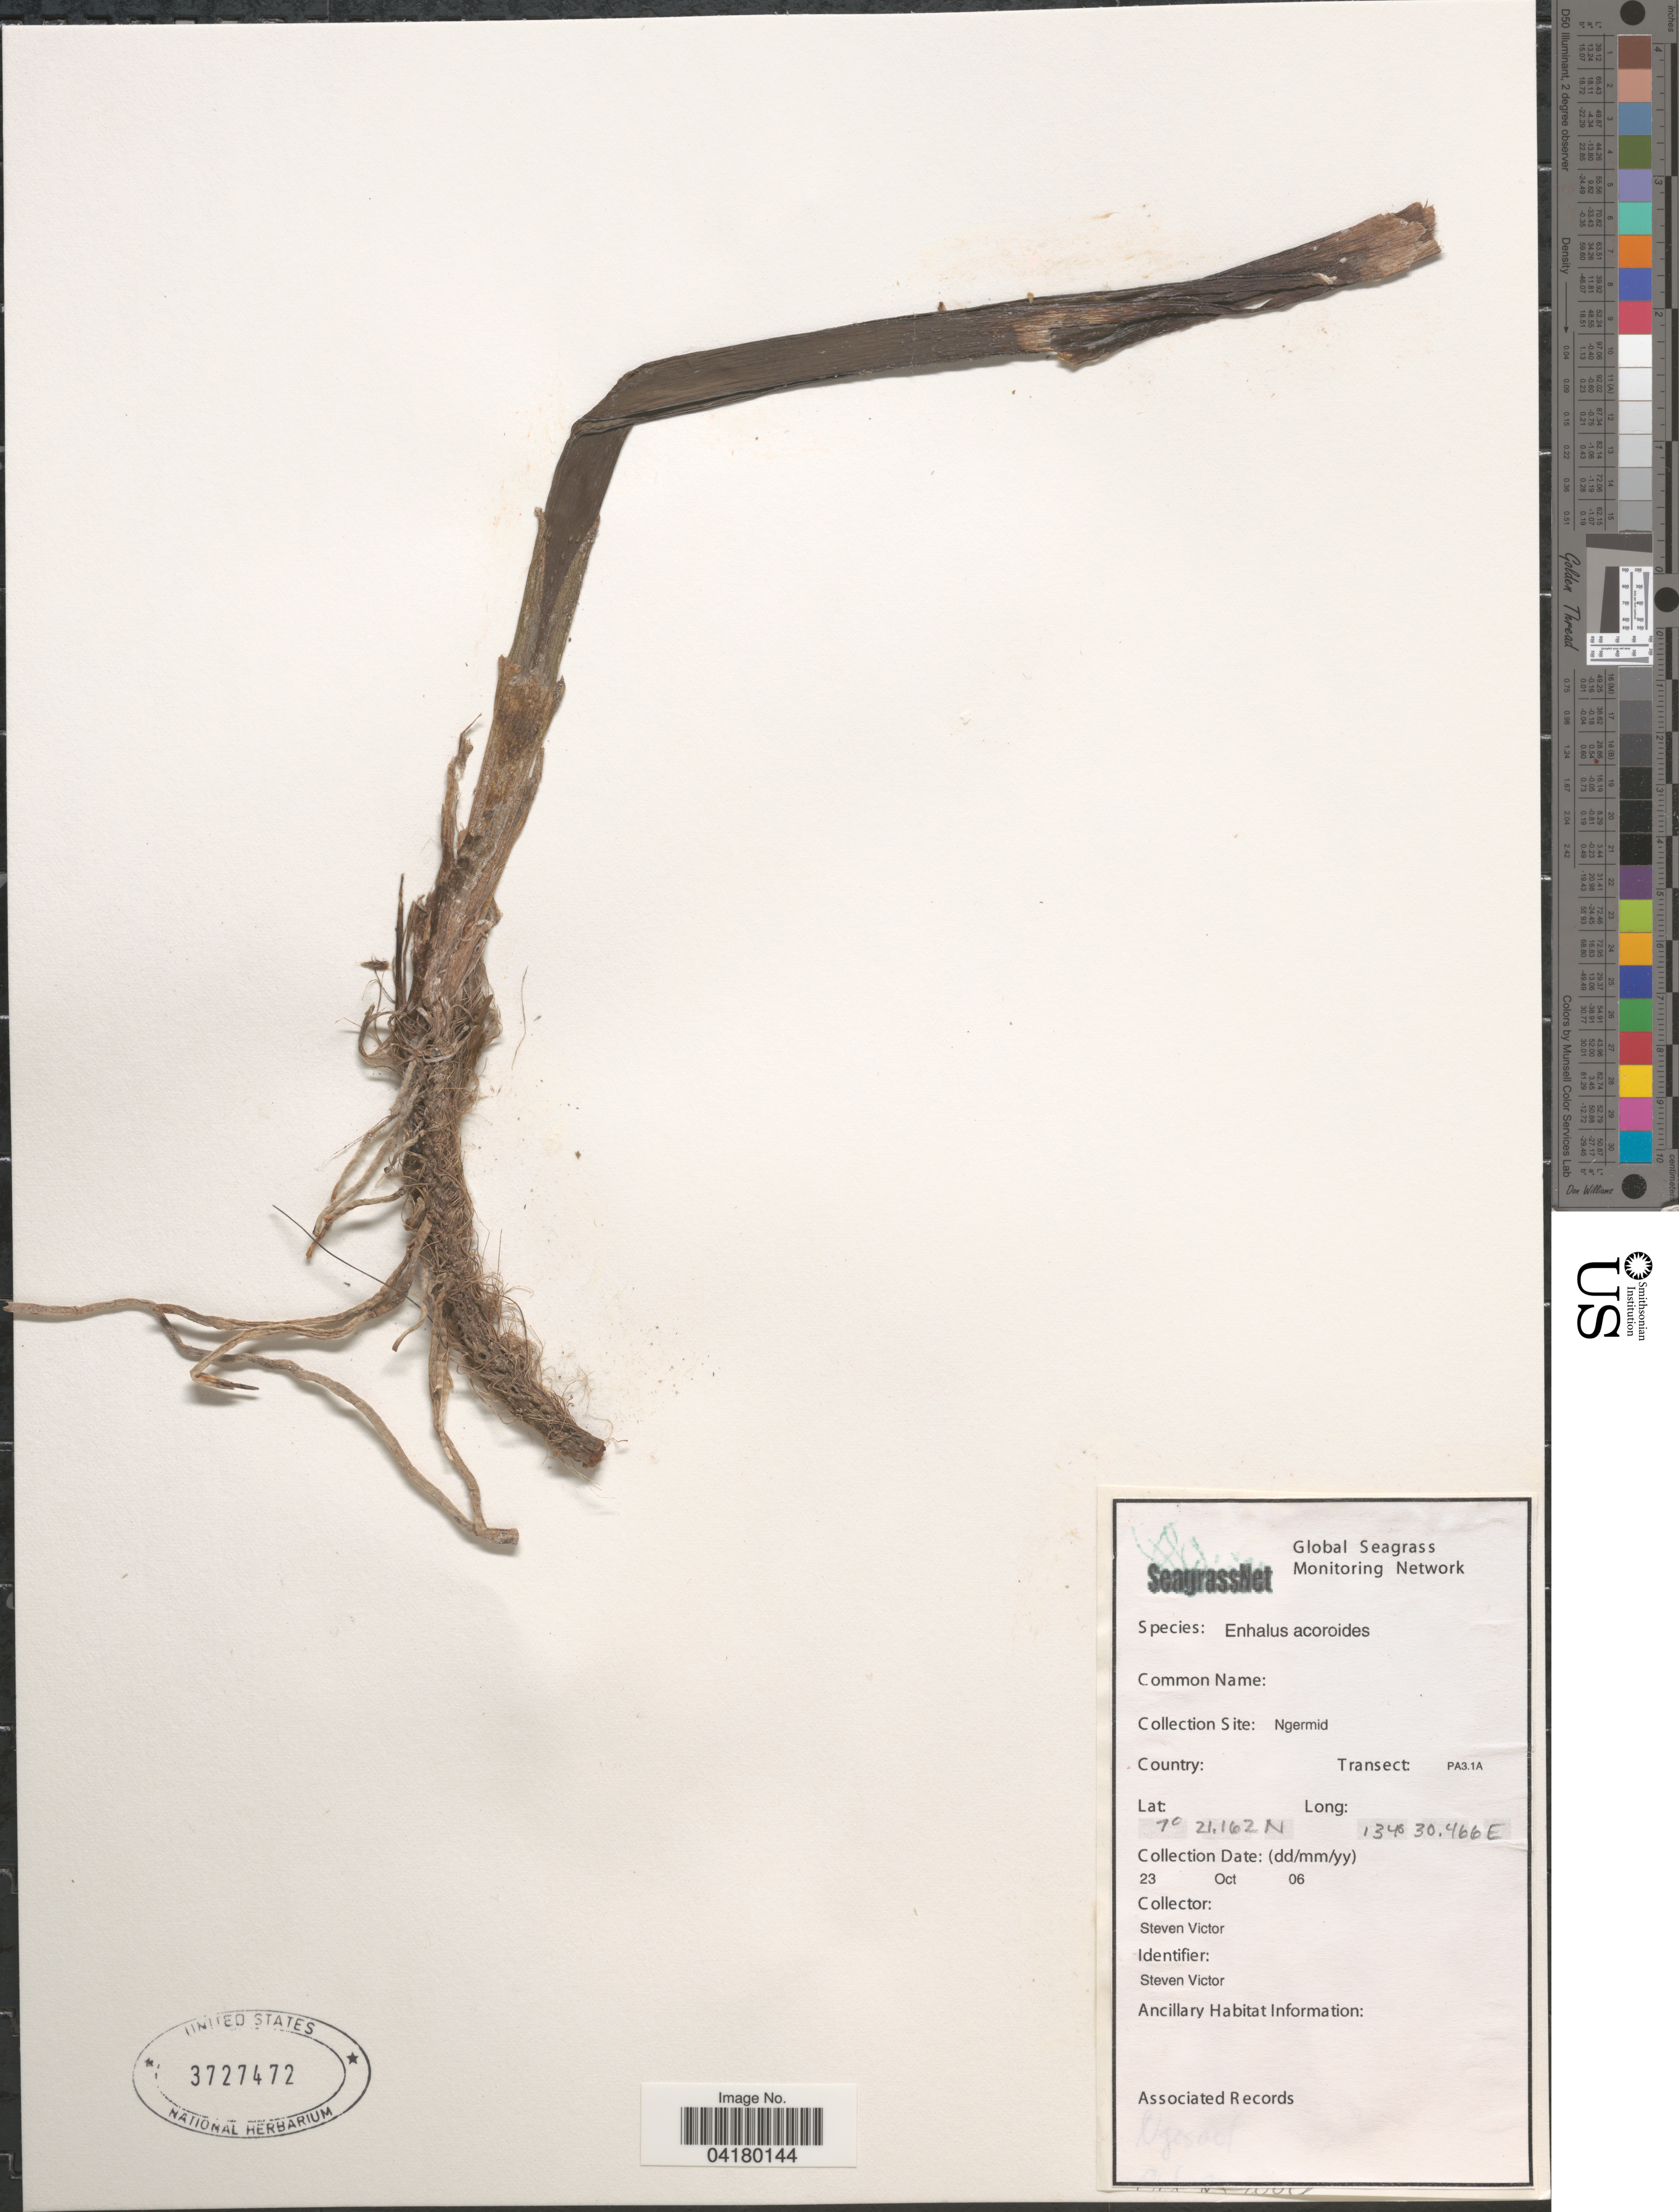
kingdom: Plantae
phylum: Tracheophyta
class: Liliopsida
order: Alismatales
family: Hydrocharitaceae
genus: Enhalus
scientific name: Enhalus acoroides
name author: (L. f.) Royle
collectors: S. Victor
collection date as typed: Transcribed d/m/y: 23/10/6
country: Palau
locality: Collection Site: Ngermid. Transect: PA3.1A.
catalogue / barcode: US 3727472